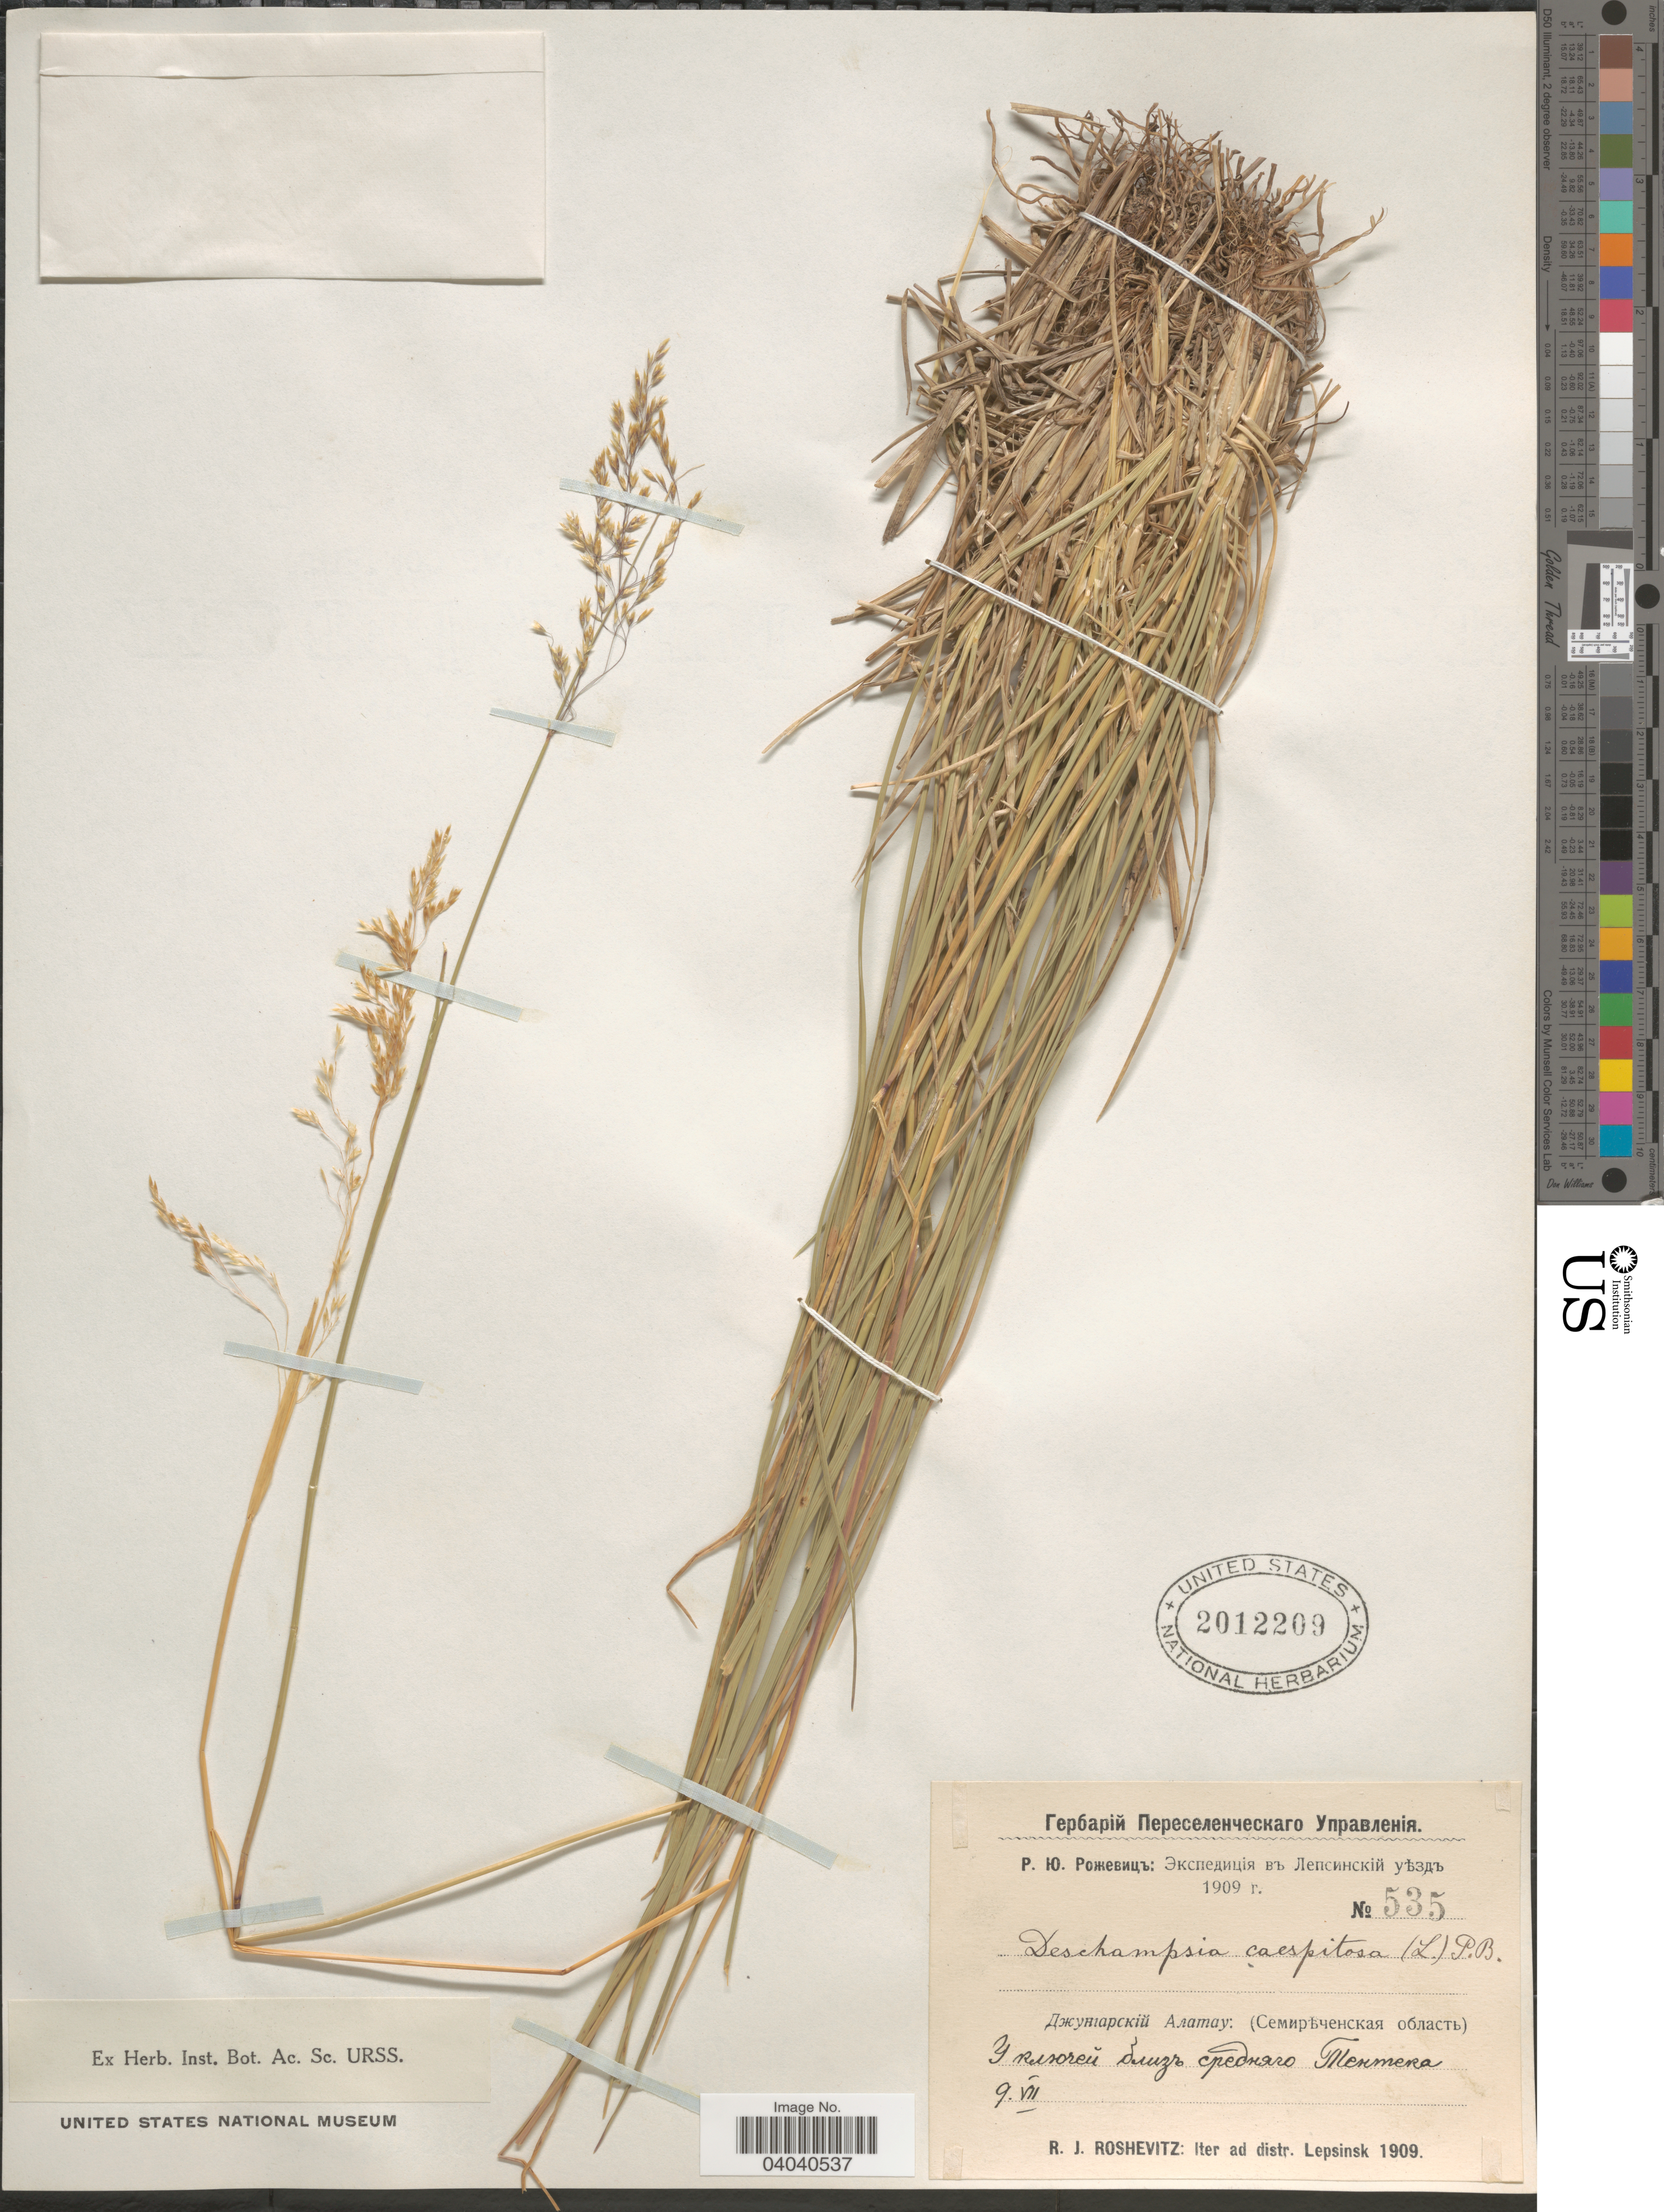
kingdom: Plantae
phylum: Tracheophyta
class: Liliopsida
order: Poales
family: Poaceae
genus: Deschampsia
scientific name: Deschampsia cespitosa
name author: (L.) P. Beauv.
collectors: R. J. Roshevitz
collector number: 535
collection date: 1909-07-09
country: Kazakhstan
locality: X. Iter ad distr. Lepsinsk.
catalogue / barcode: US 2012209